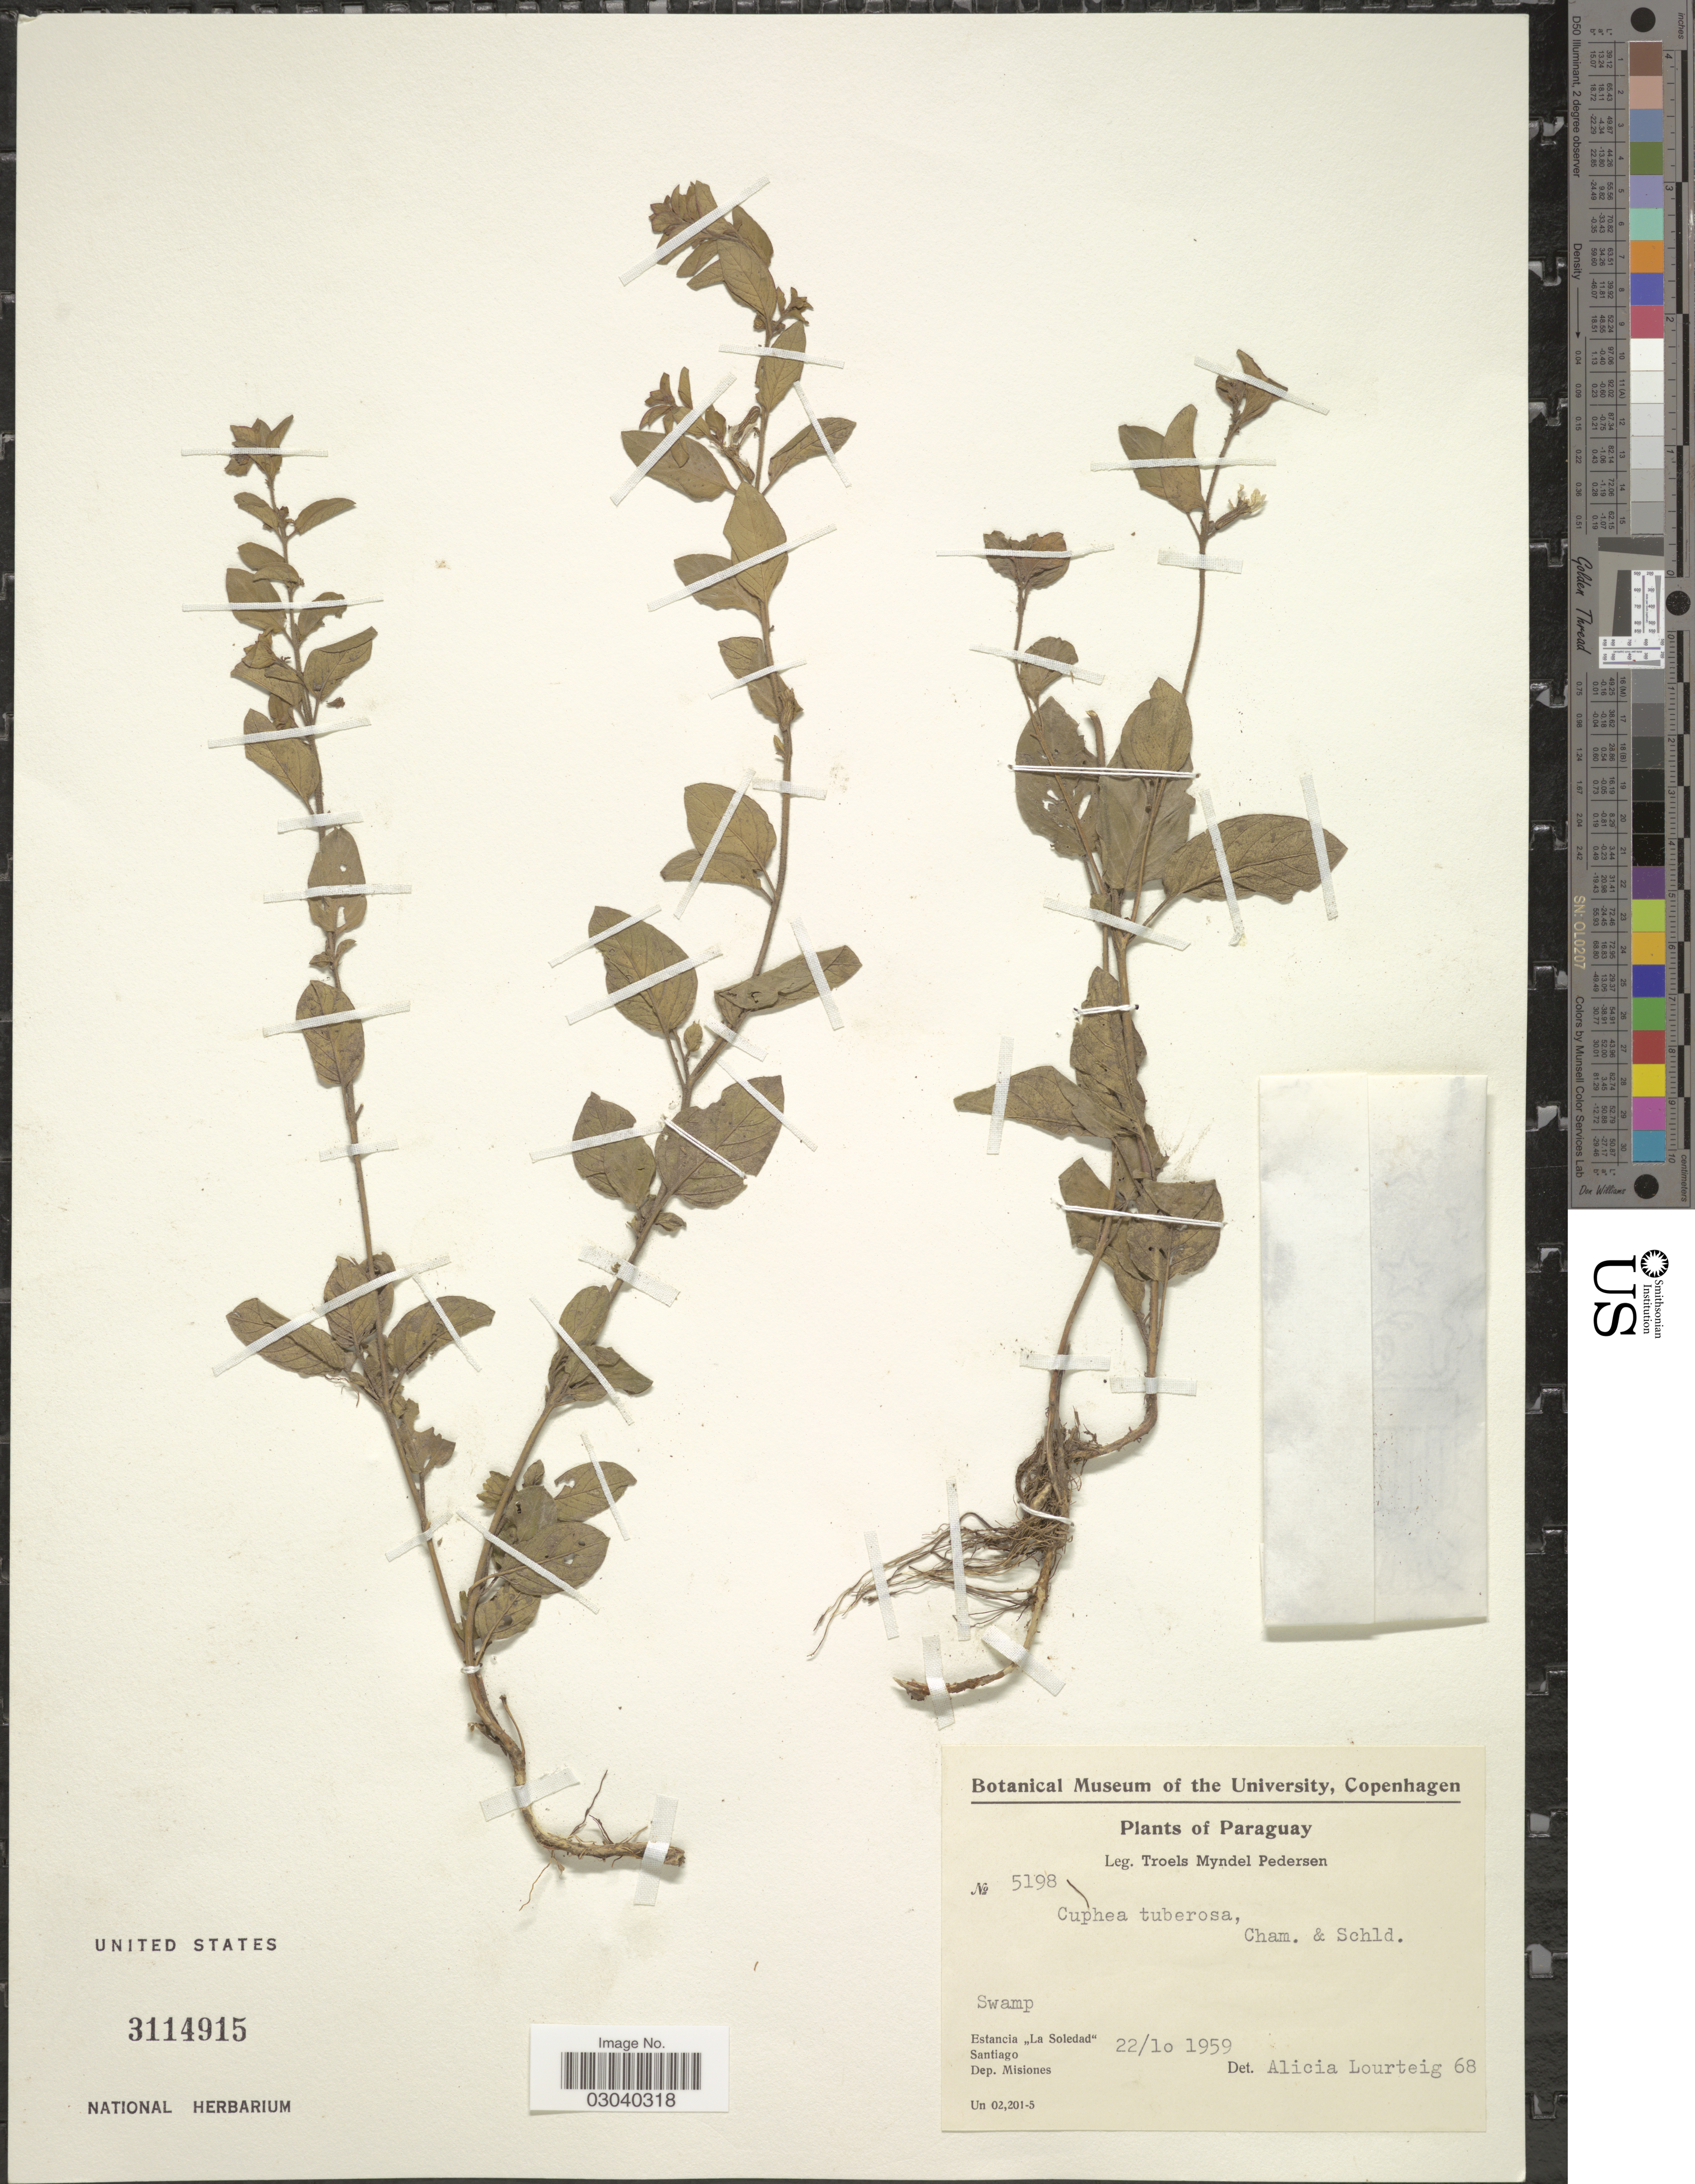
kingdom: Plantae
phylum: Tracheophyta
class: Magnoliopsida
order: Myrtales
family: Lythraceae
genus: Cuphea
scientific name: Cuphea tuberosa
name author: Cham. & Schltdl.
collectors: T. Pederson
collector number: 5198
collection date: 1959-10-22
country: Paraguay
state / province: Misiones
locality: Estancia "La Soledad". Santiago. Dep. Misiones.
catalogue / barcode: US 3114915